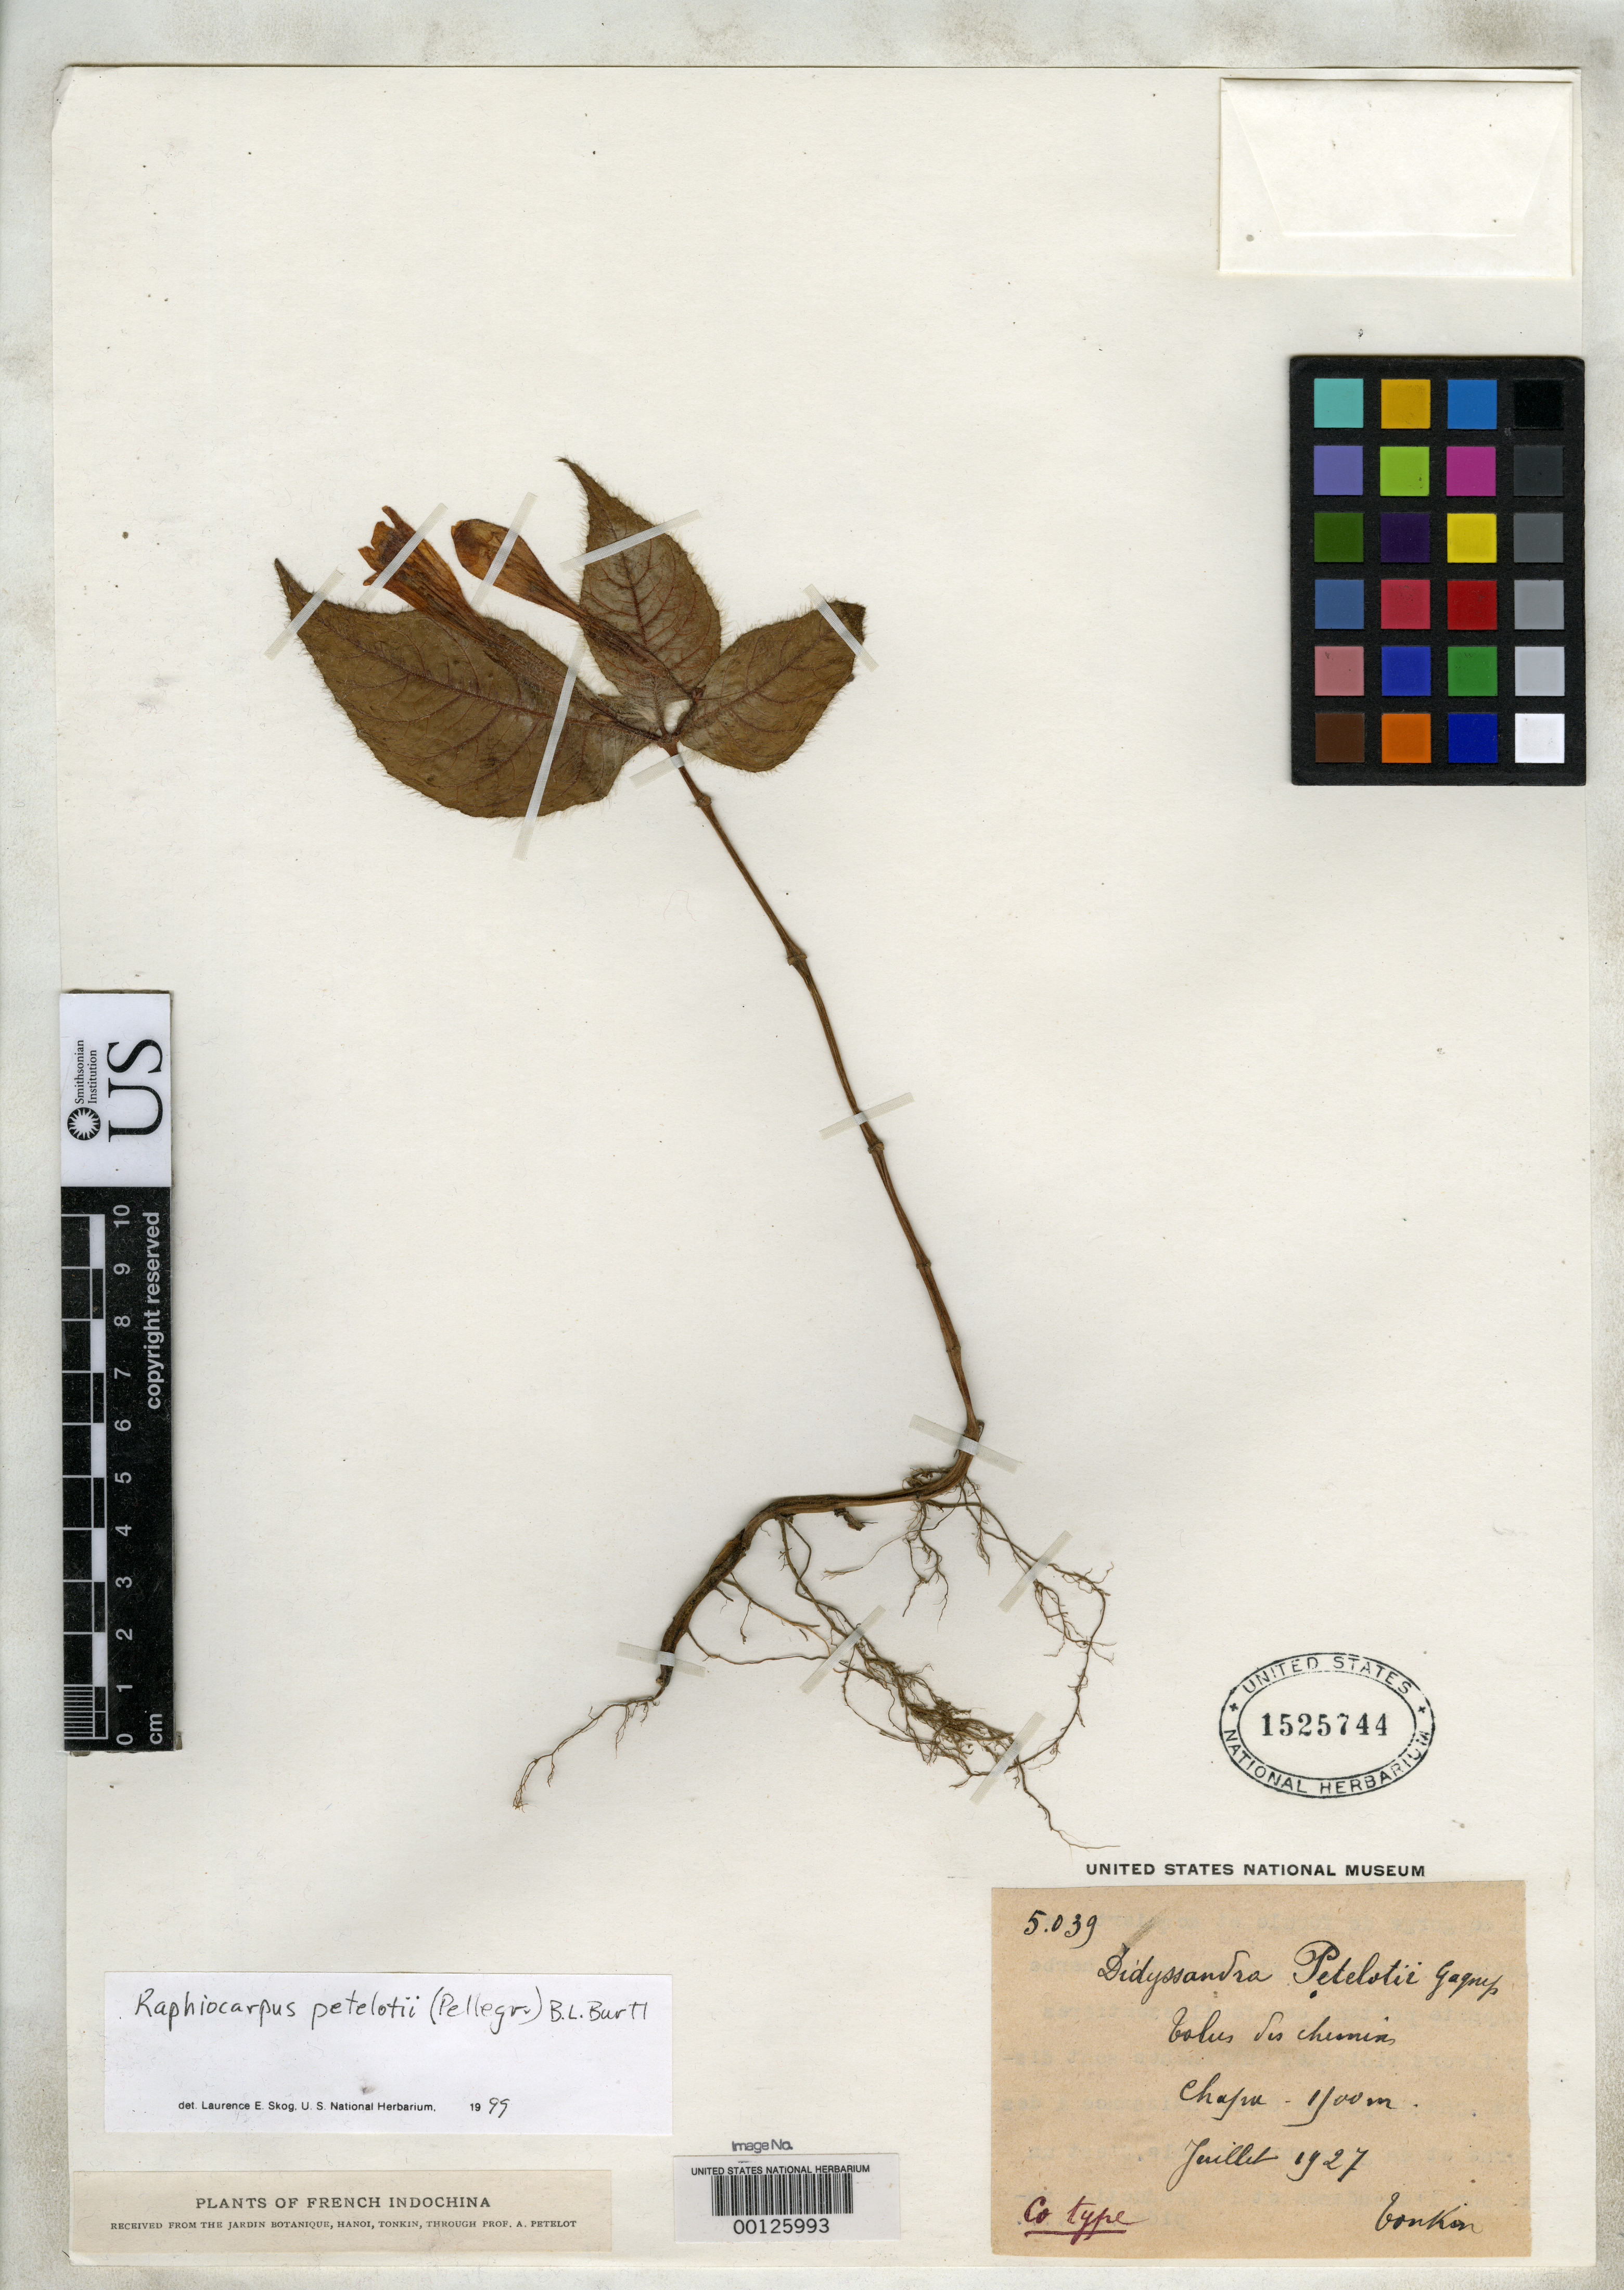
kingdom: Plantae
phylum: Tracheophyta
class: Magnoliopsida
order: Lamiales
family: Gesneriaceae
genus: Didissandra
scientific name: Didissandra petelotii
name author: Pellegr.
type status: Type Collection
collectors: P. A. Pételot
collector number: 5039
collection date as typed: Jul 1927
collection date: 1927-07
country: Vietnam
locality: Chapa.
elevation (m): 1100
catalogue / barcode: US 1525744